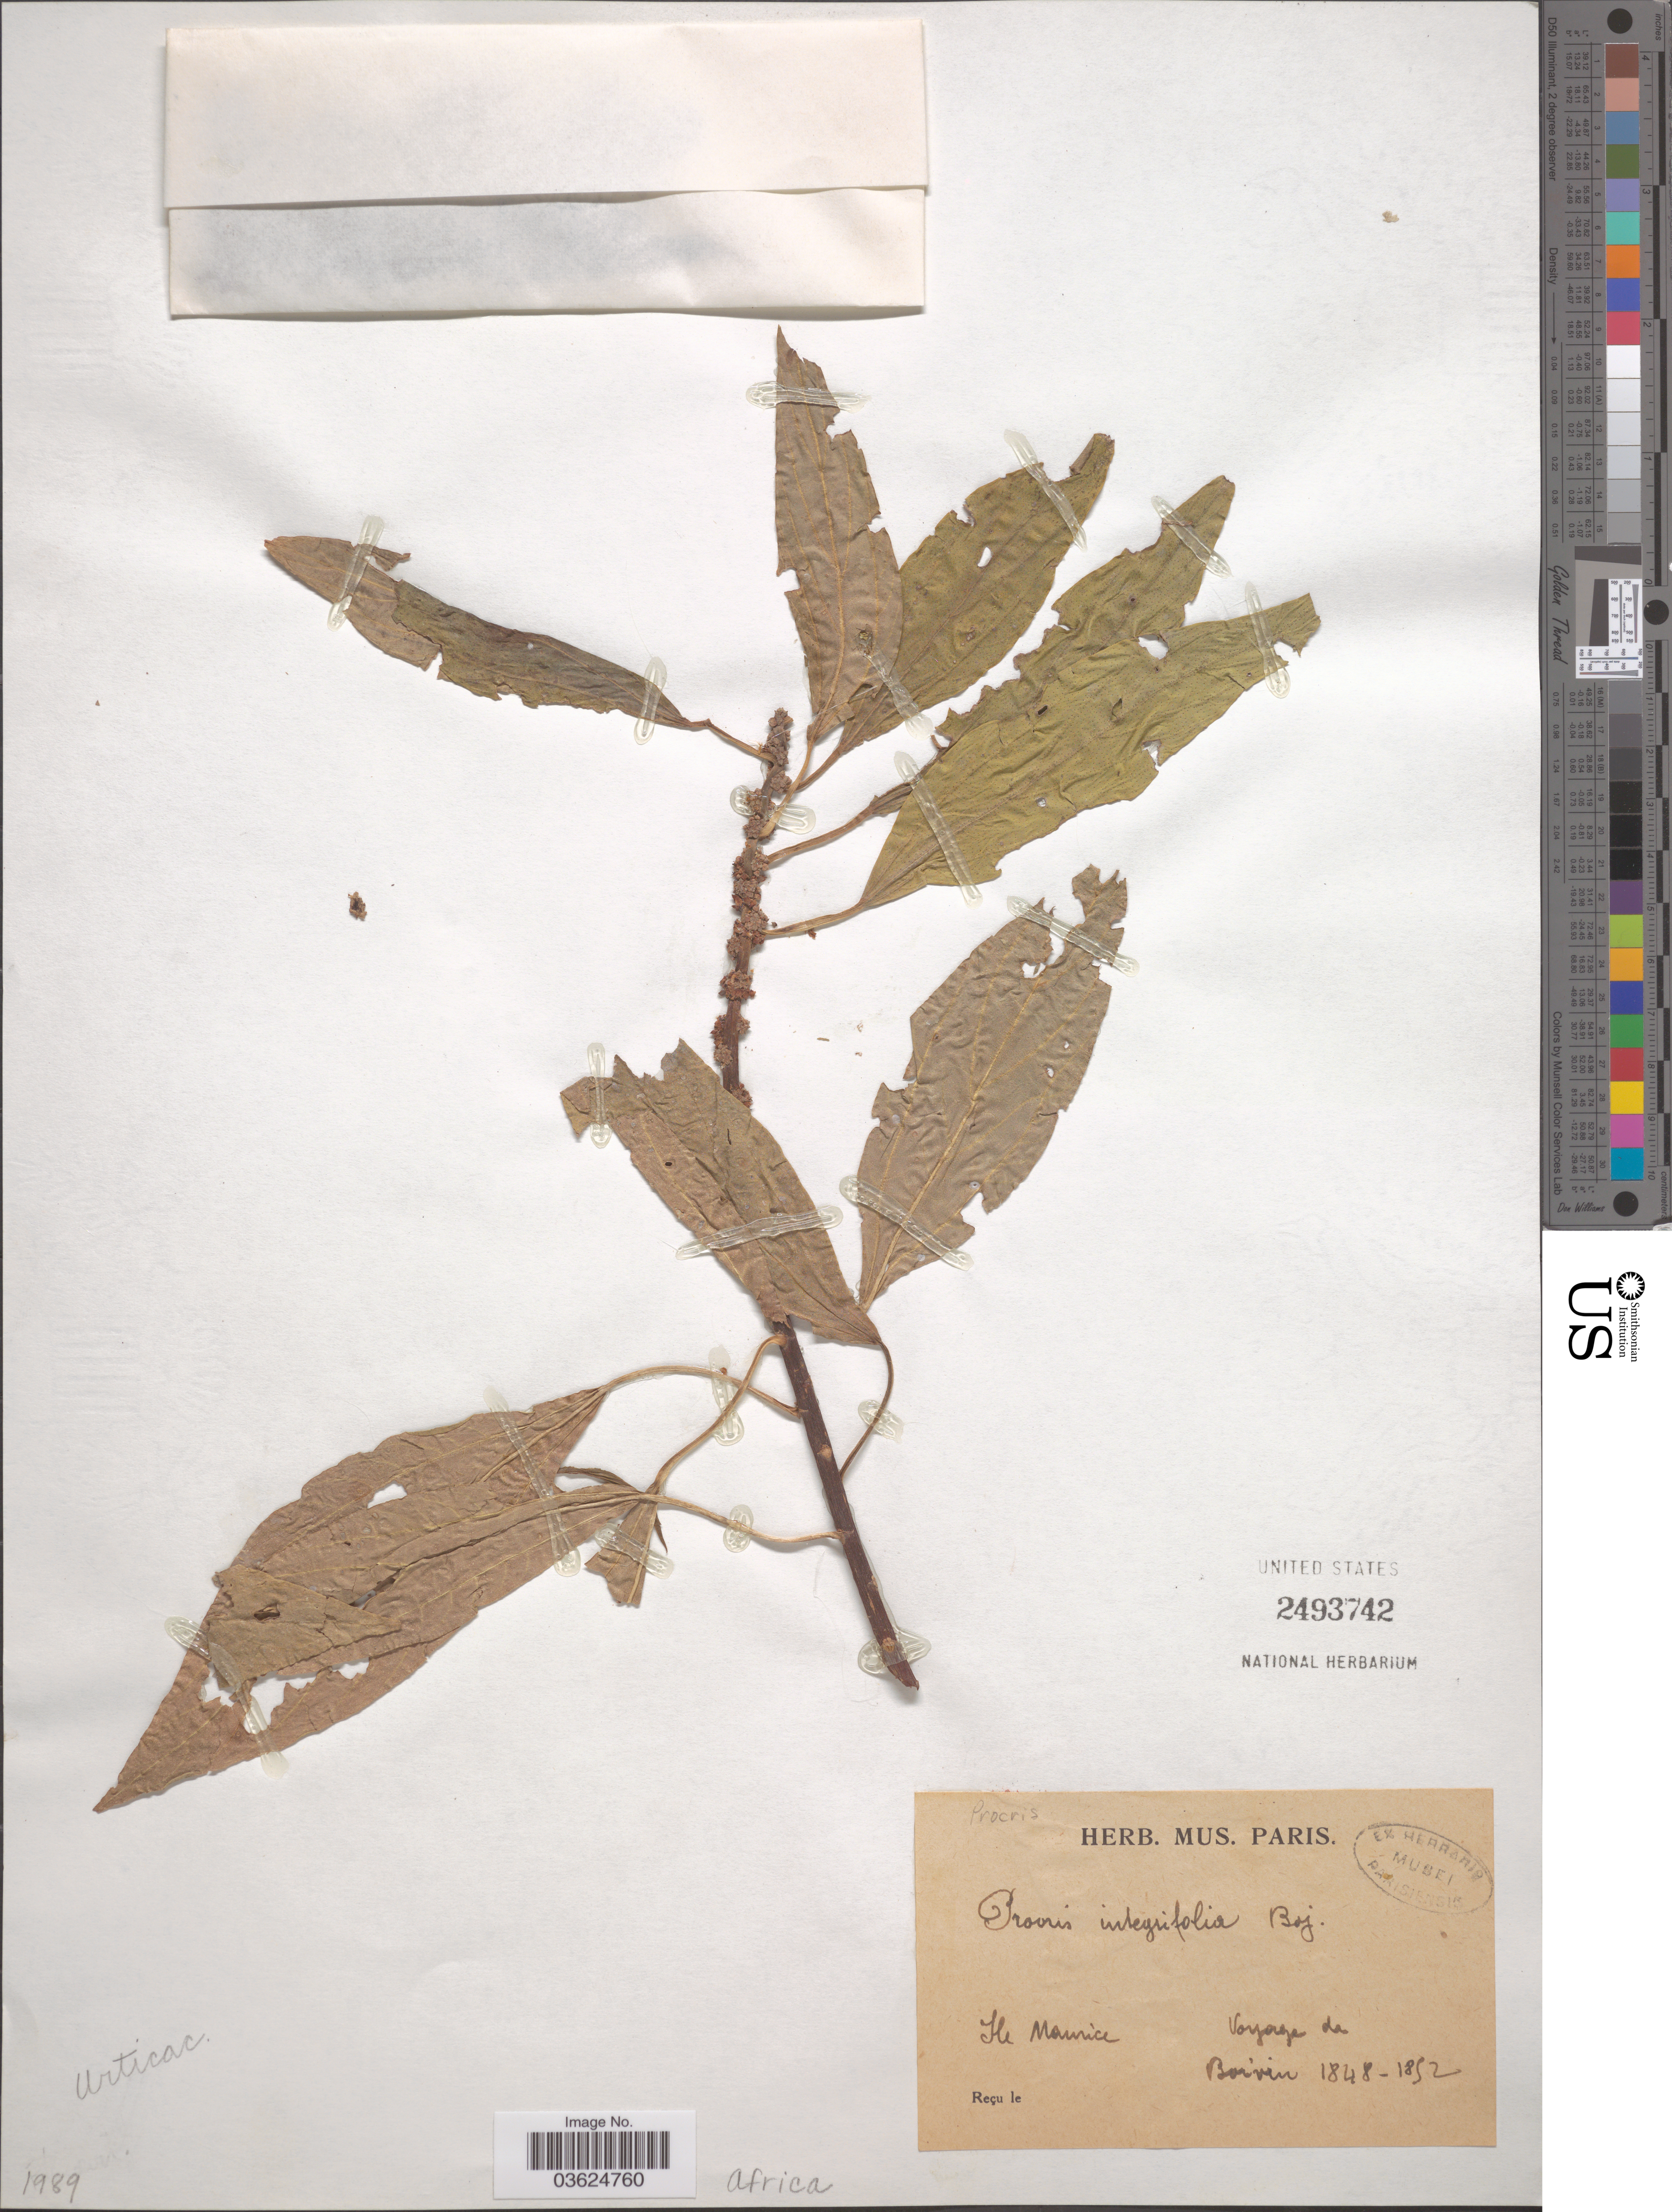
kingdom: Plantae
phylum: Tracheophyta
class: Magnoliopsida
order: Rosales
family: Urticaceae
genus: Procris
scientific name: Procris integrifolia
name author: D. Don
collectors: -- Boivin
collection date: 1848/1852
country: Mauritius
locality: Ile Maurice.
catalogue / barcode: US 2493742